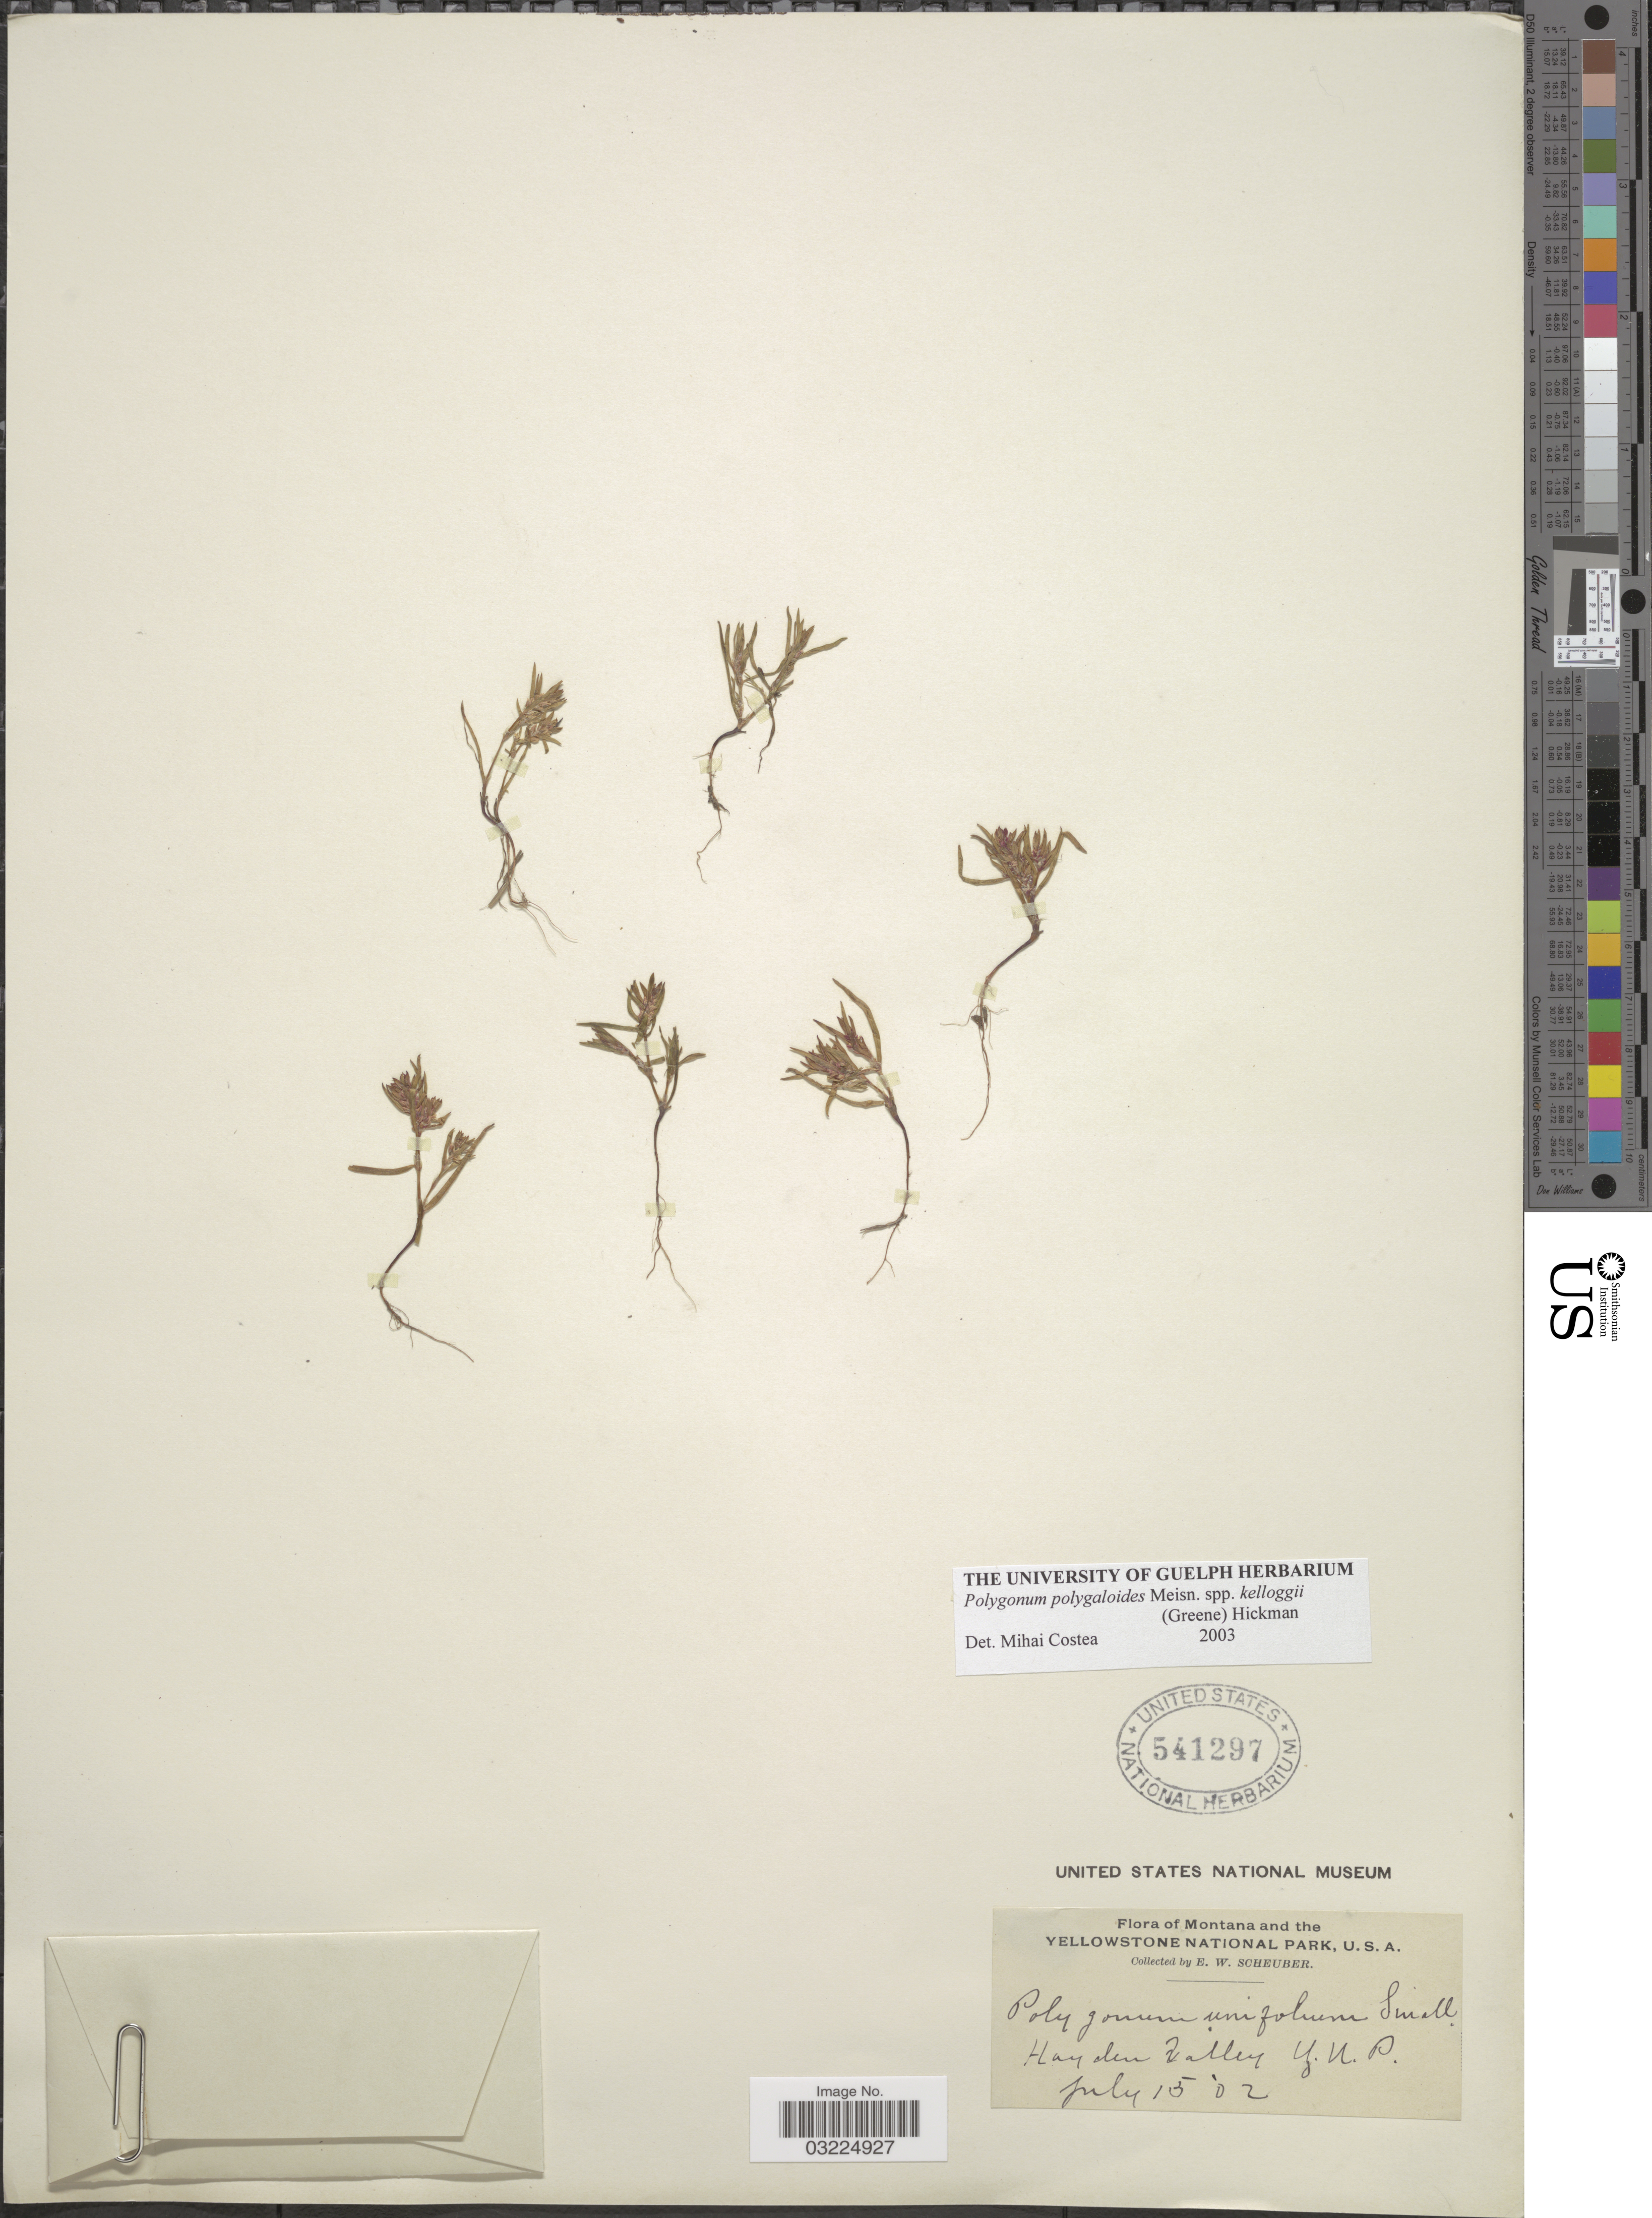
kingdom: Plantae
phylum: Tracheophyta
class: Magnoliopsida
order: Caryophyllales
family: Polygonaceae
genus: Polygonum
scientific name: Polygonum polygaloides subsp. kelloggii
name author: (Greene) Hickman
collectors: E. Scheuber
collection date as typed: Transcribed d/m/y: 15/7/2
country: United States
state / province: Wyoming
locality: Yellowstone National Park. Hayden Valley. Y. N. P.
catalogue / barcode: US 541297